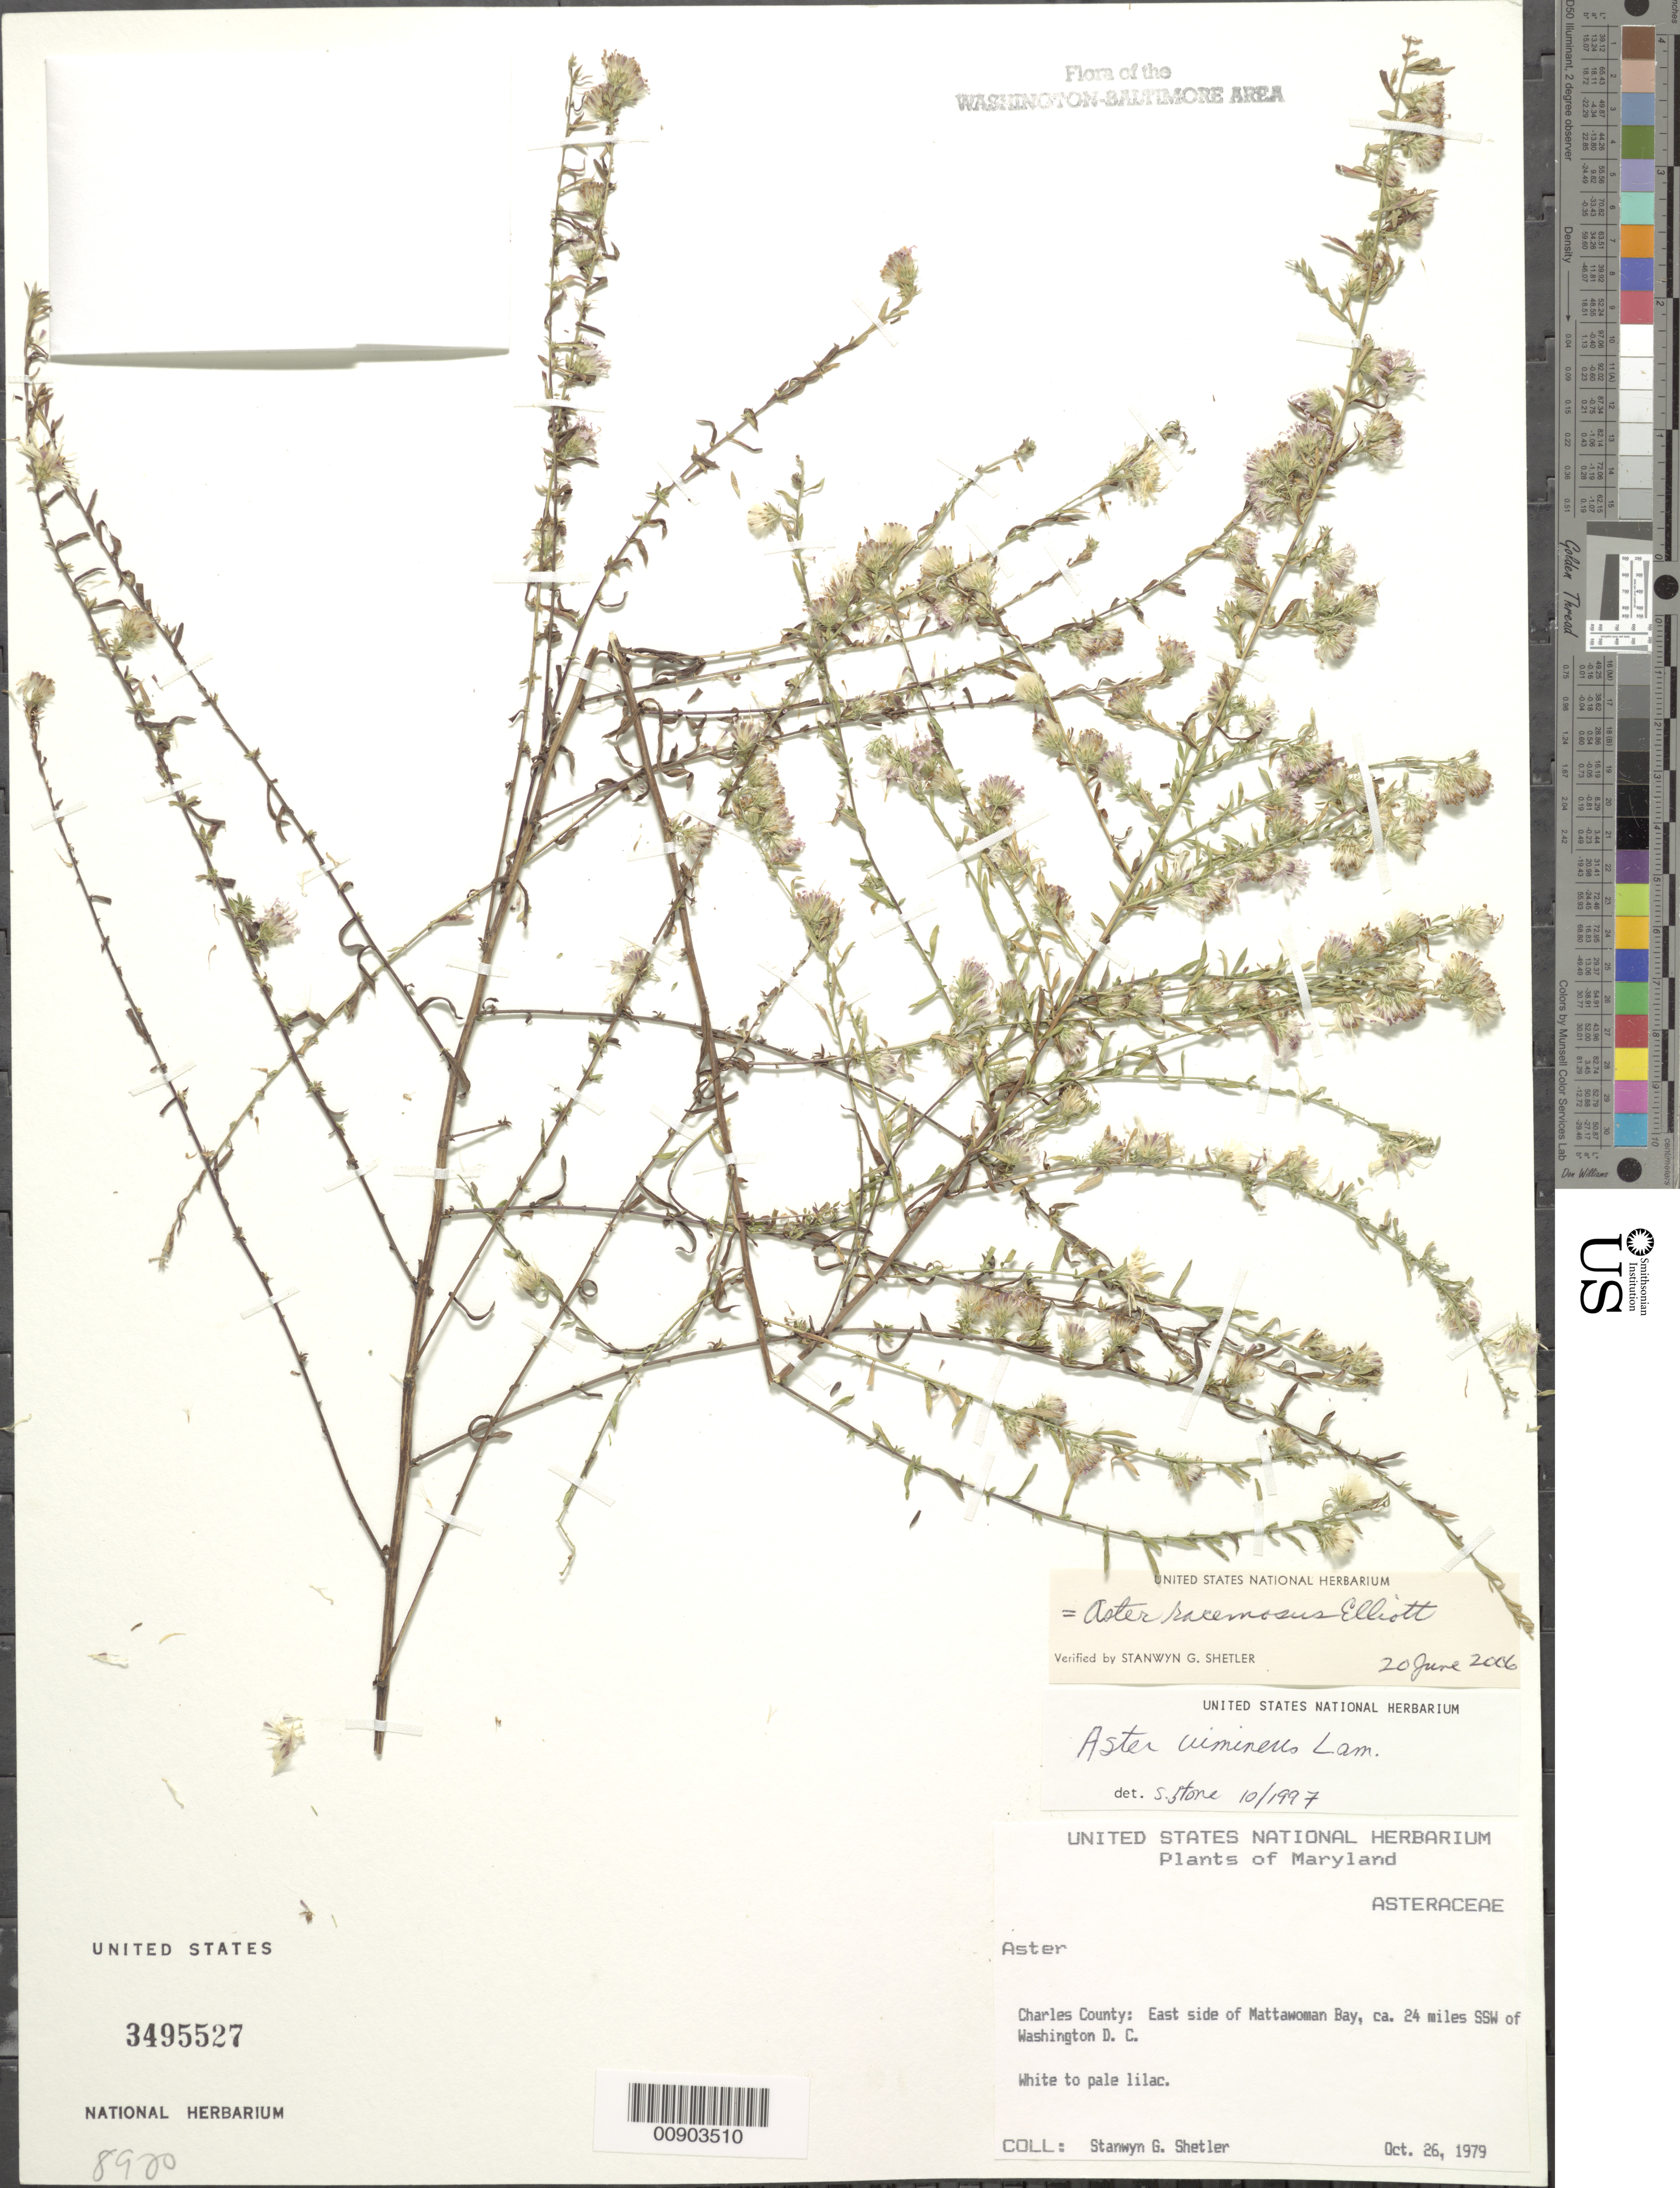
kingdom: Plantae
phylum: Tracheophyta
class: Magnoliopsida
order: Asterales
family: Asteraceae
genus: Symphyotrichum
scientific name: Symphyotrichum racemosum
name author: (Elliott) G.L. Nesom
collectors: S. Shetler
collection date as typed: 26 Oct 1979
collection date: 1979-10-26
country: United States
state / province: Maryland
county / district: Charles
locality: East side of Mattawoman Bay, ca. 24 miles SSW of Washington, D.C.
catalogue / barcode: US 3495527